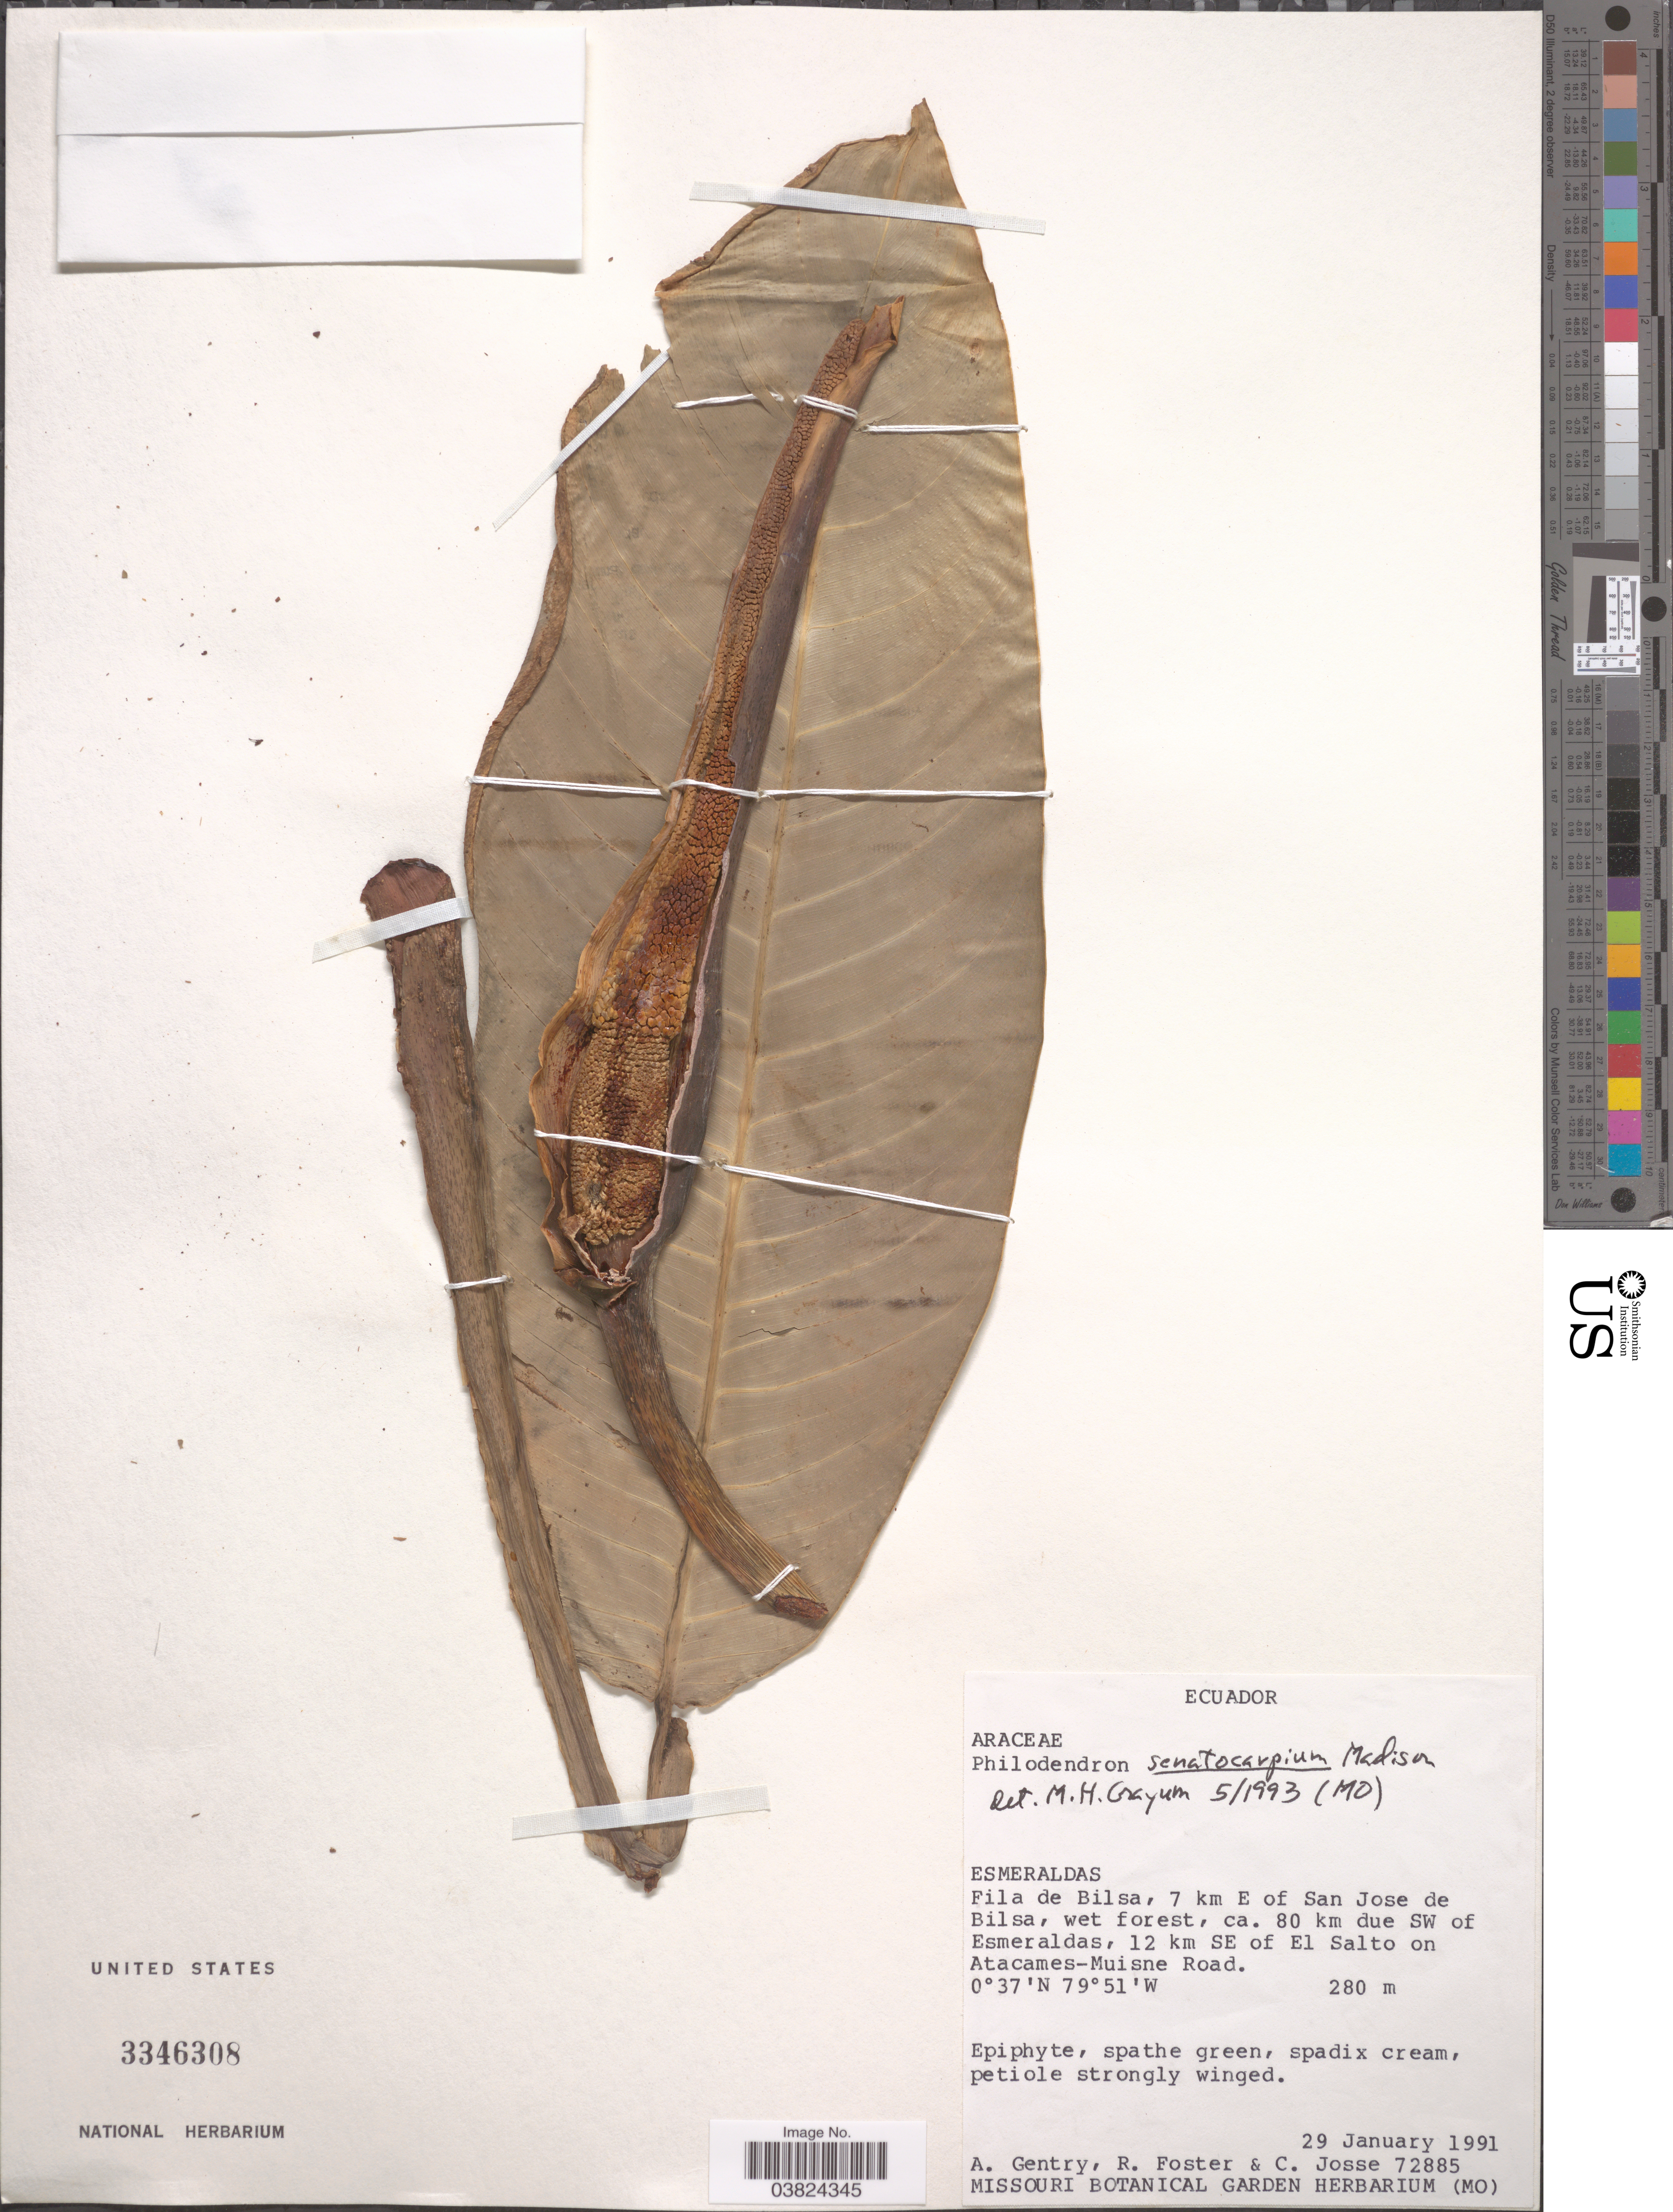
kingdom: Plantae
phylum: Tracheophyta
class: Liliopsida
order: Alismatales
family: Araceae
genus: Philodendron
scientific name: Philodendron senatocarpium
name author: Madison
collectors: A. H. Gentry, R. Foster & C. Josse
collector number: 72885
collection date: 1991-01-29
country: Ecuador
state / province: Esmeraldas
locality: Fila de Bilsa, 7 km E of San Jose de Bilsa, ca. 80 km due SW of Esmeraldas, 12 km SE of El Salto on Atacames-Muisne Road.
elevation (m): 280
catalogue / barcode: US 3346308